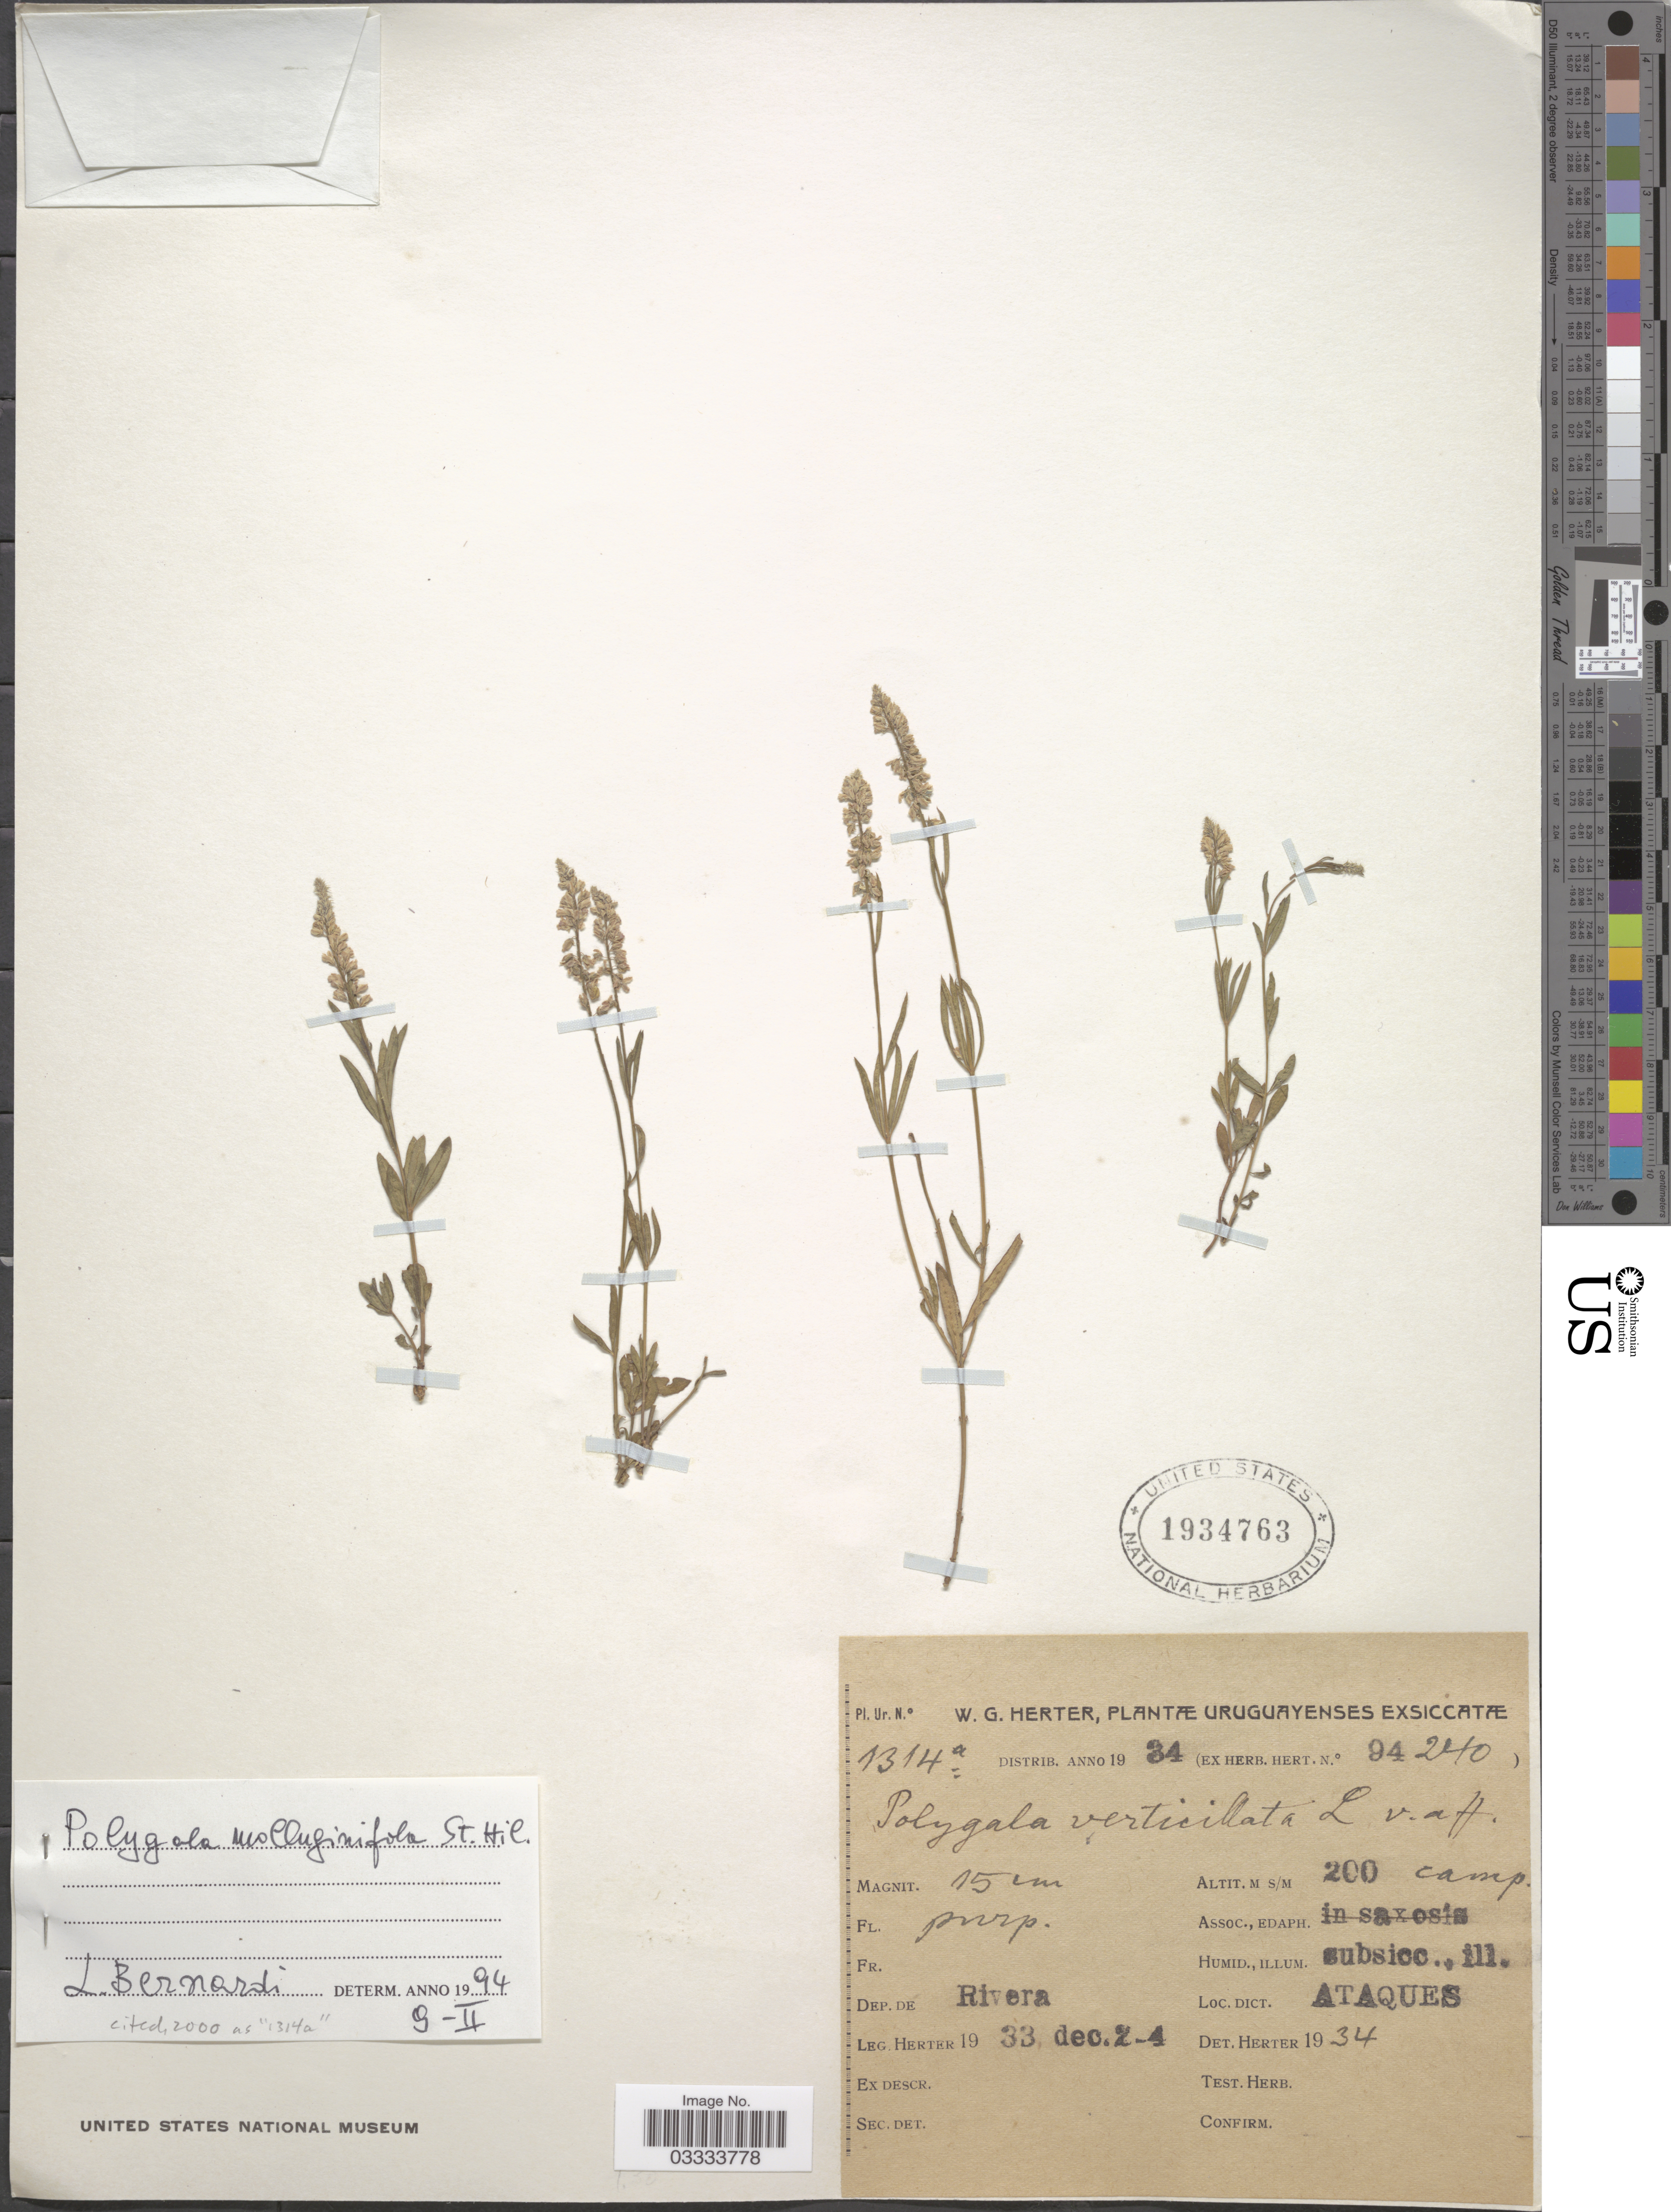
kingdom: Plantae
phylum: Tracheophyta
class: Magnoliopsida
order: Fabales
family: Polygalaceae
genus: Polygala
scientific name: Polygala molluginifolia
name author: A. St.-Hil. & Moq.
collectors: W. G. Herter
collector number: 1314a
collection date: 1933-12-02/1933-12-04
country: Uruguay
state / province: Rivera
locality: Dep. de Rivera. Ataques.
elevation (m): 200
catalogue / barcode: US 1934763